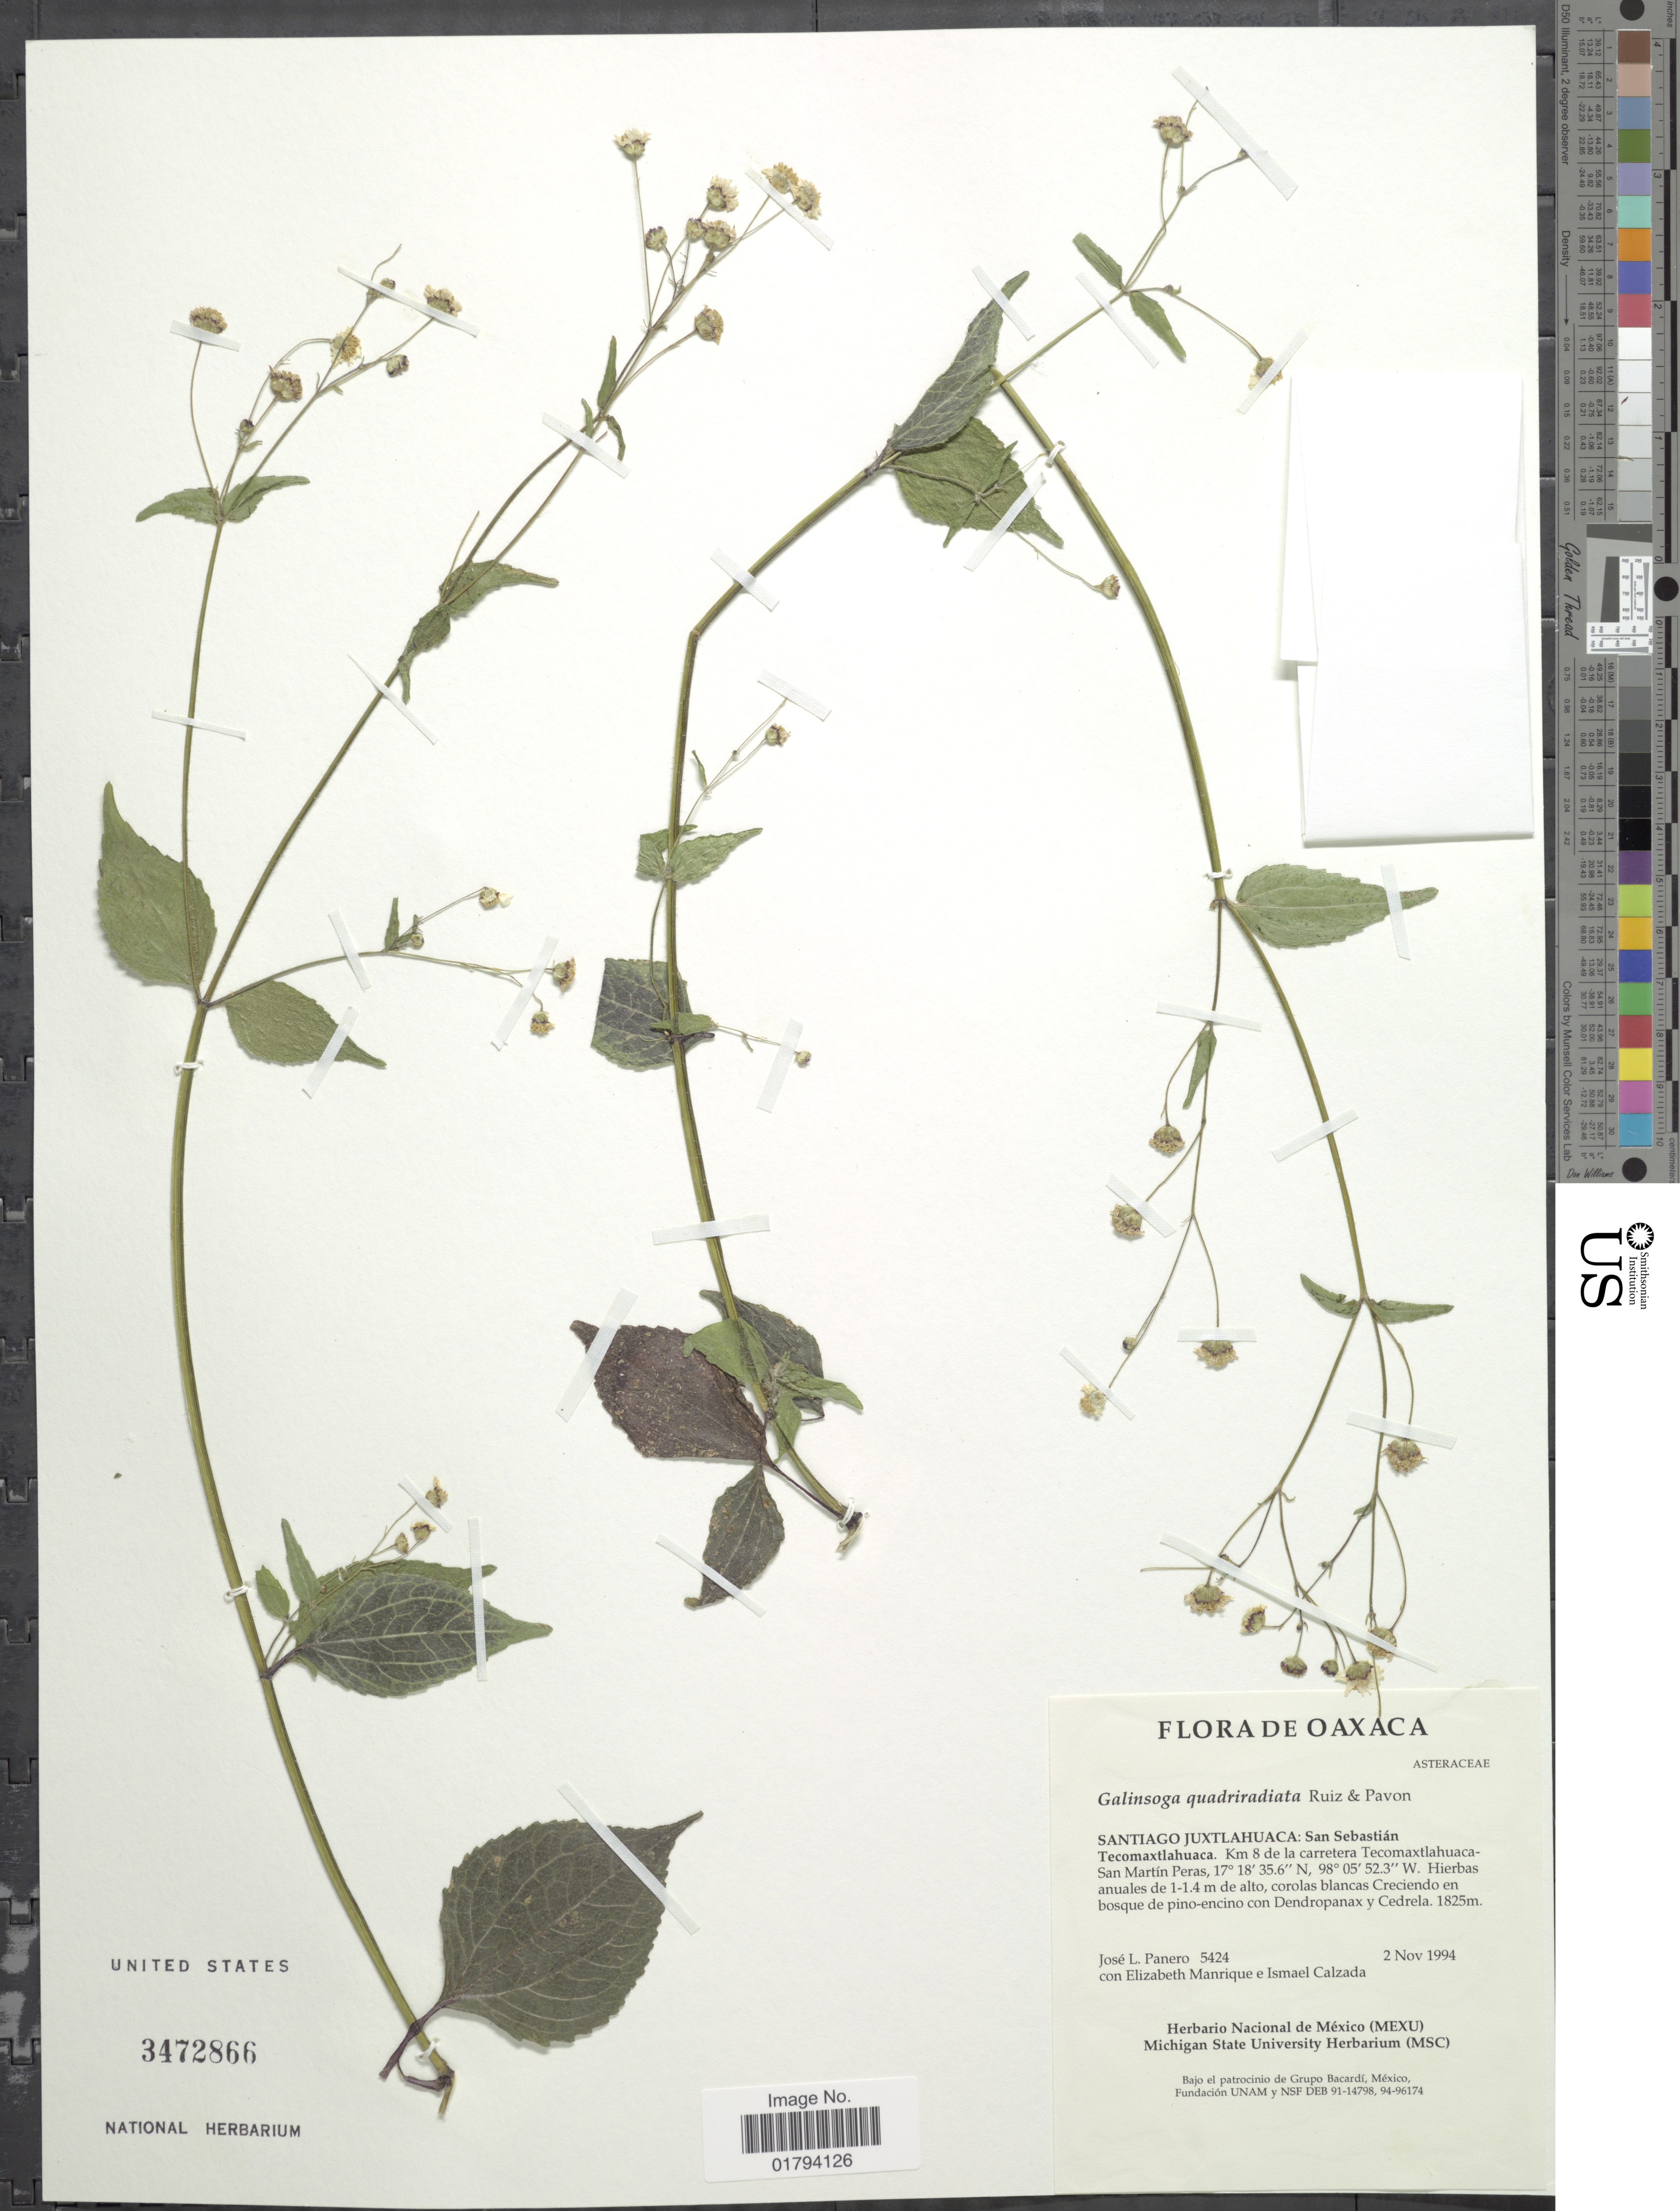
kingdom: Plantae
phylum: Tracheophyta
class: Magnoliopsida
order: Asterales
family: Asteraceae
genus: Galinsoga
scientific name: Galinsoga quadriradiata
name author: Ruiz & Pav.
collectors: J. L. Panero, E. Manrique & I. Calzada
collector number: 5424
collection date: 1994-11-02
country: Mexico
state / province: Oaxaca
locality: Santiago Juxtlahuaca: San Sebastián, Tecomaxtlahuaca, Km 8 de la carretera Tecomaxtlahuaca-San Martin Peras.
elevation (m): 1825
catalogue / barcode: US 3472866